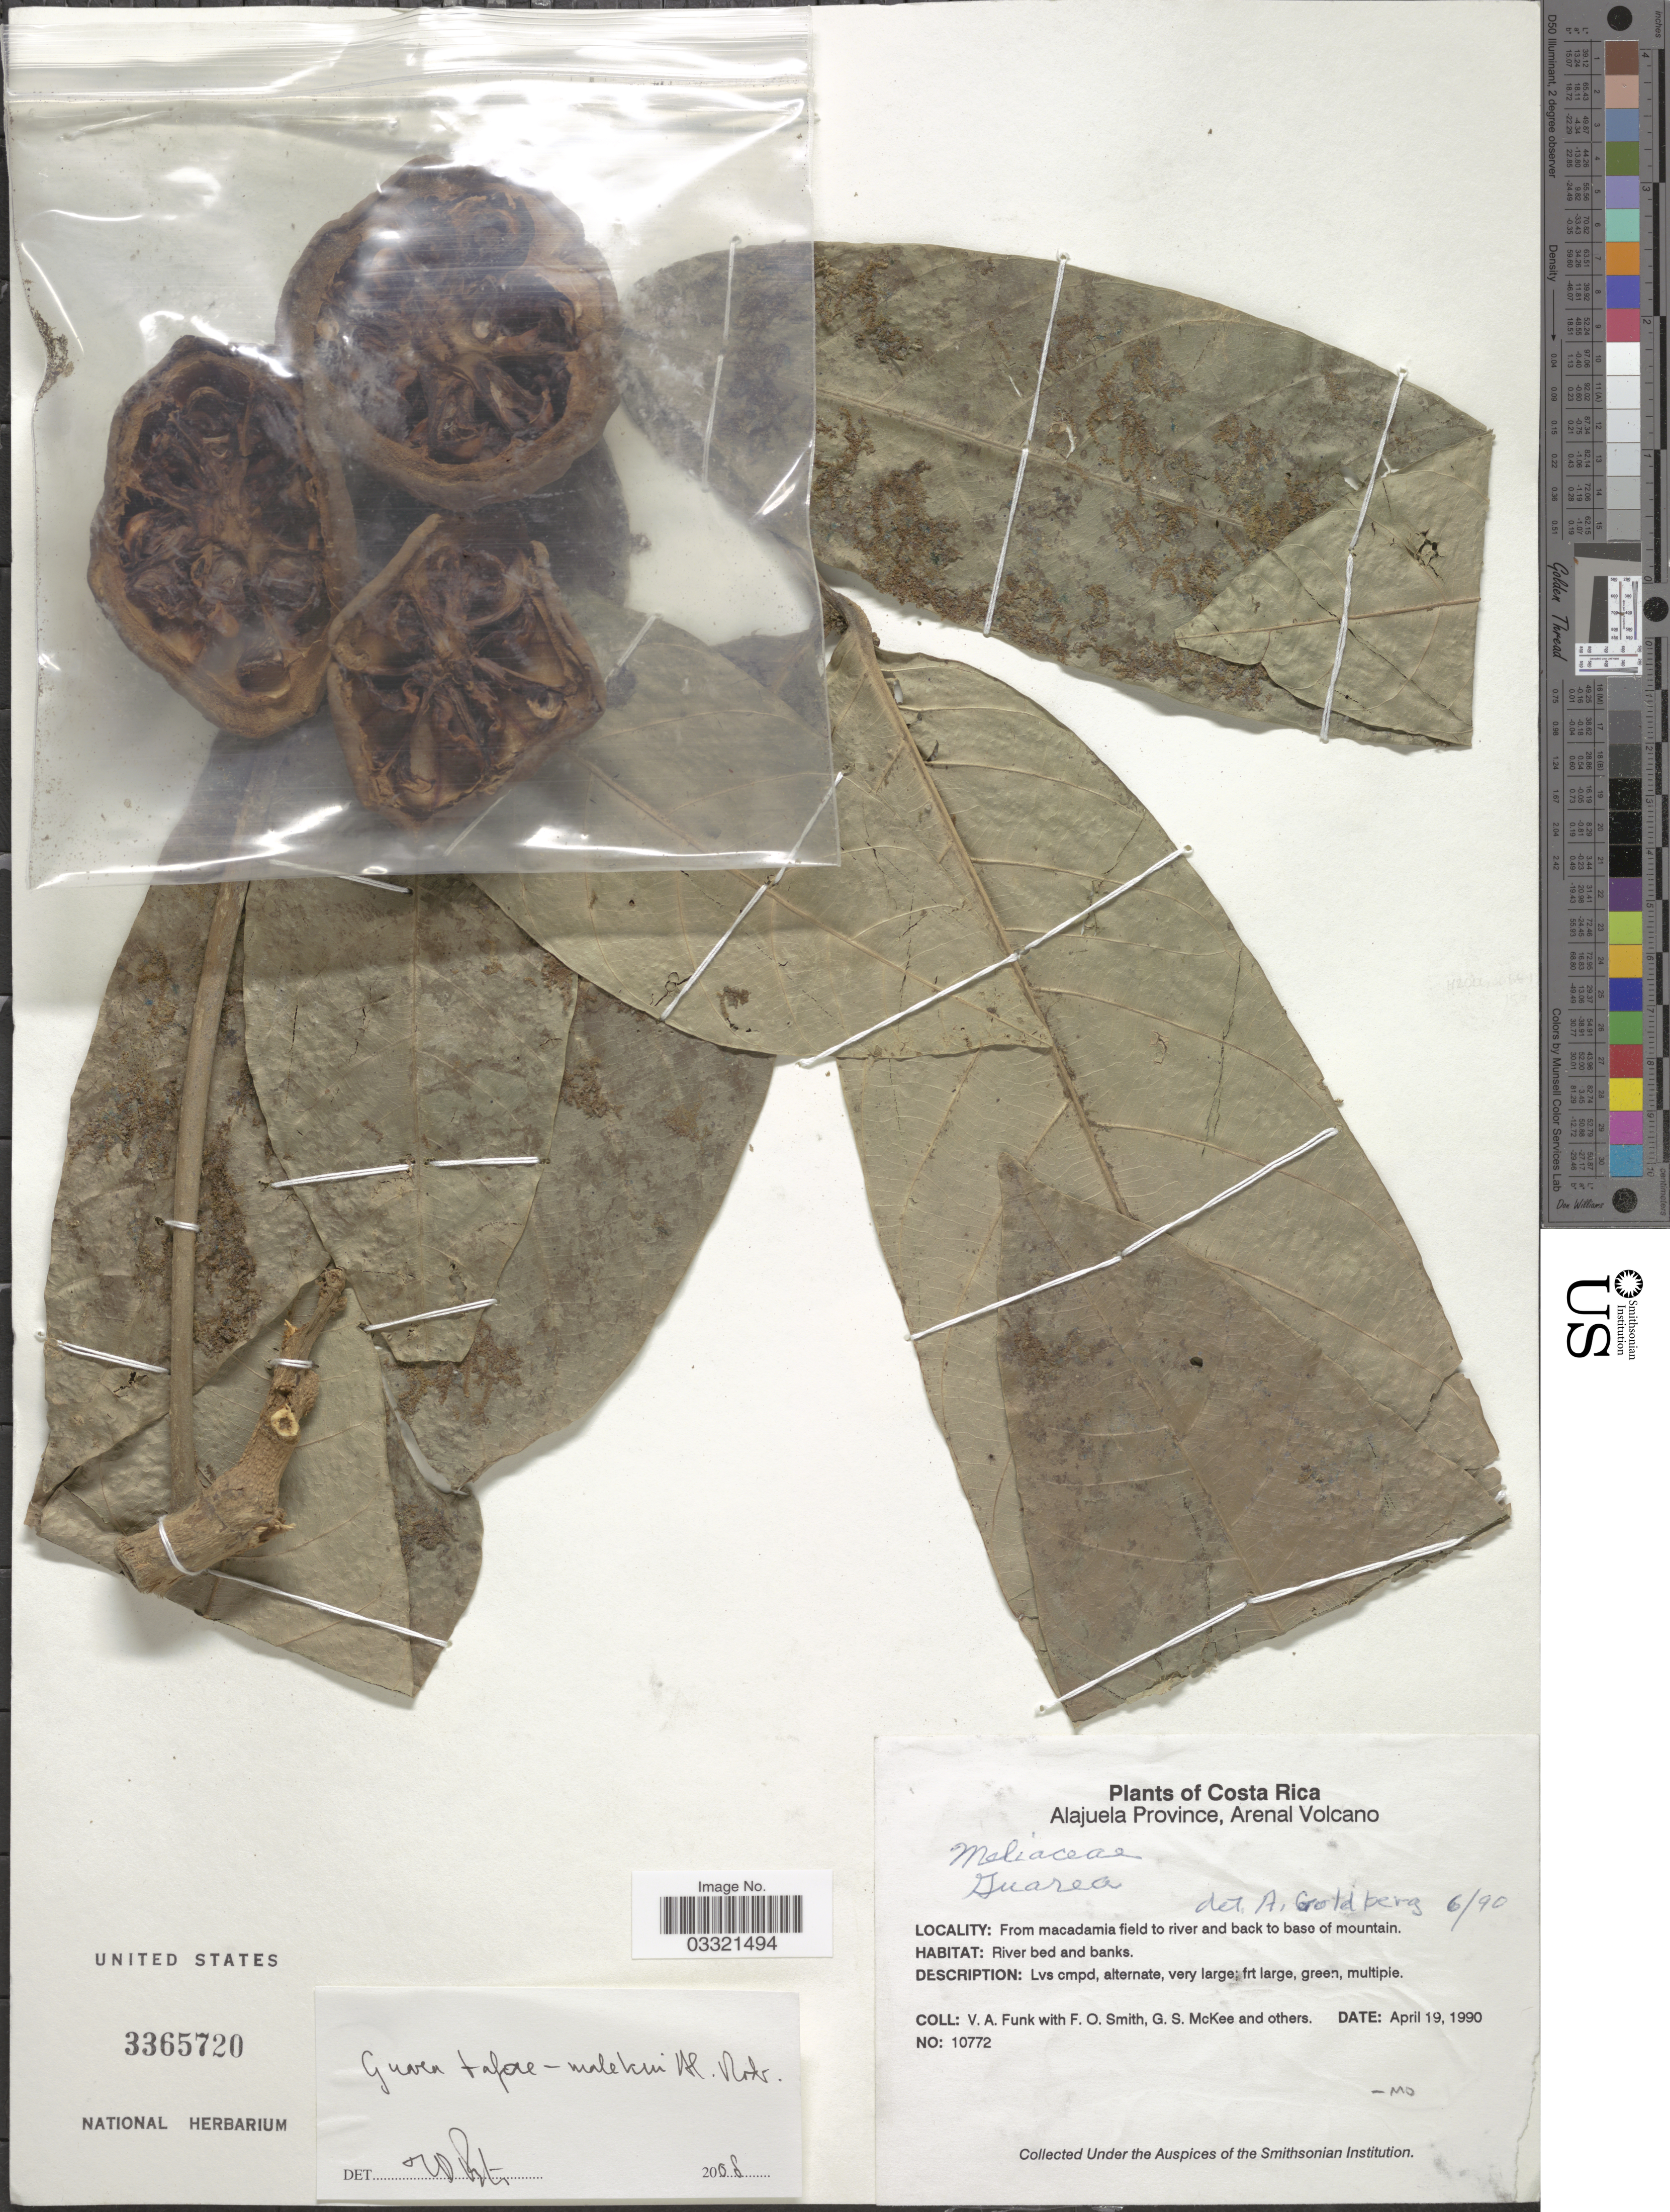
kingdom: Plantae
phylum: Tracheophyta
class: Magnoliopsida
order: Sapindales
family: Meliaceae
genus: Guarea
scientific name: Guarea tafaemalekui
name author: Al. Rodr.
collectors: V. Funk, F. Smith, G. S. McKee & et al.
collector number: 10772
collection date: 1990-04-19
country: Costa Rica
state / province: Alajuela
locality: Arenal Volcano. From macadamia field to river and back to base of mountain.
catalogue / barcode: US 3365720